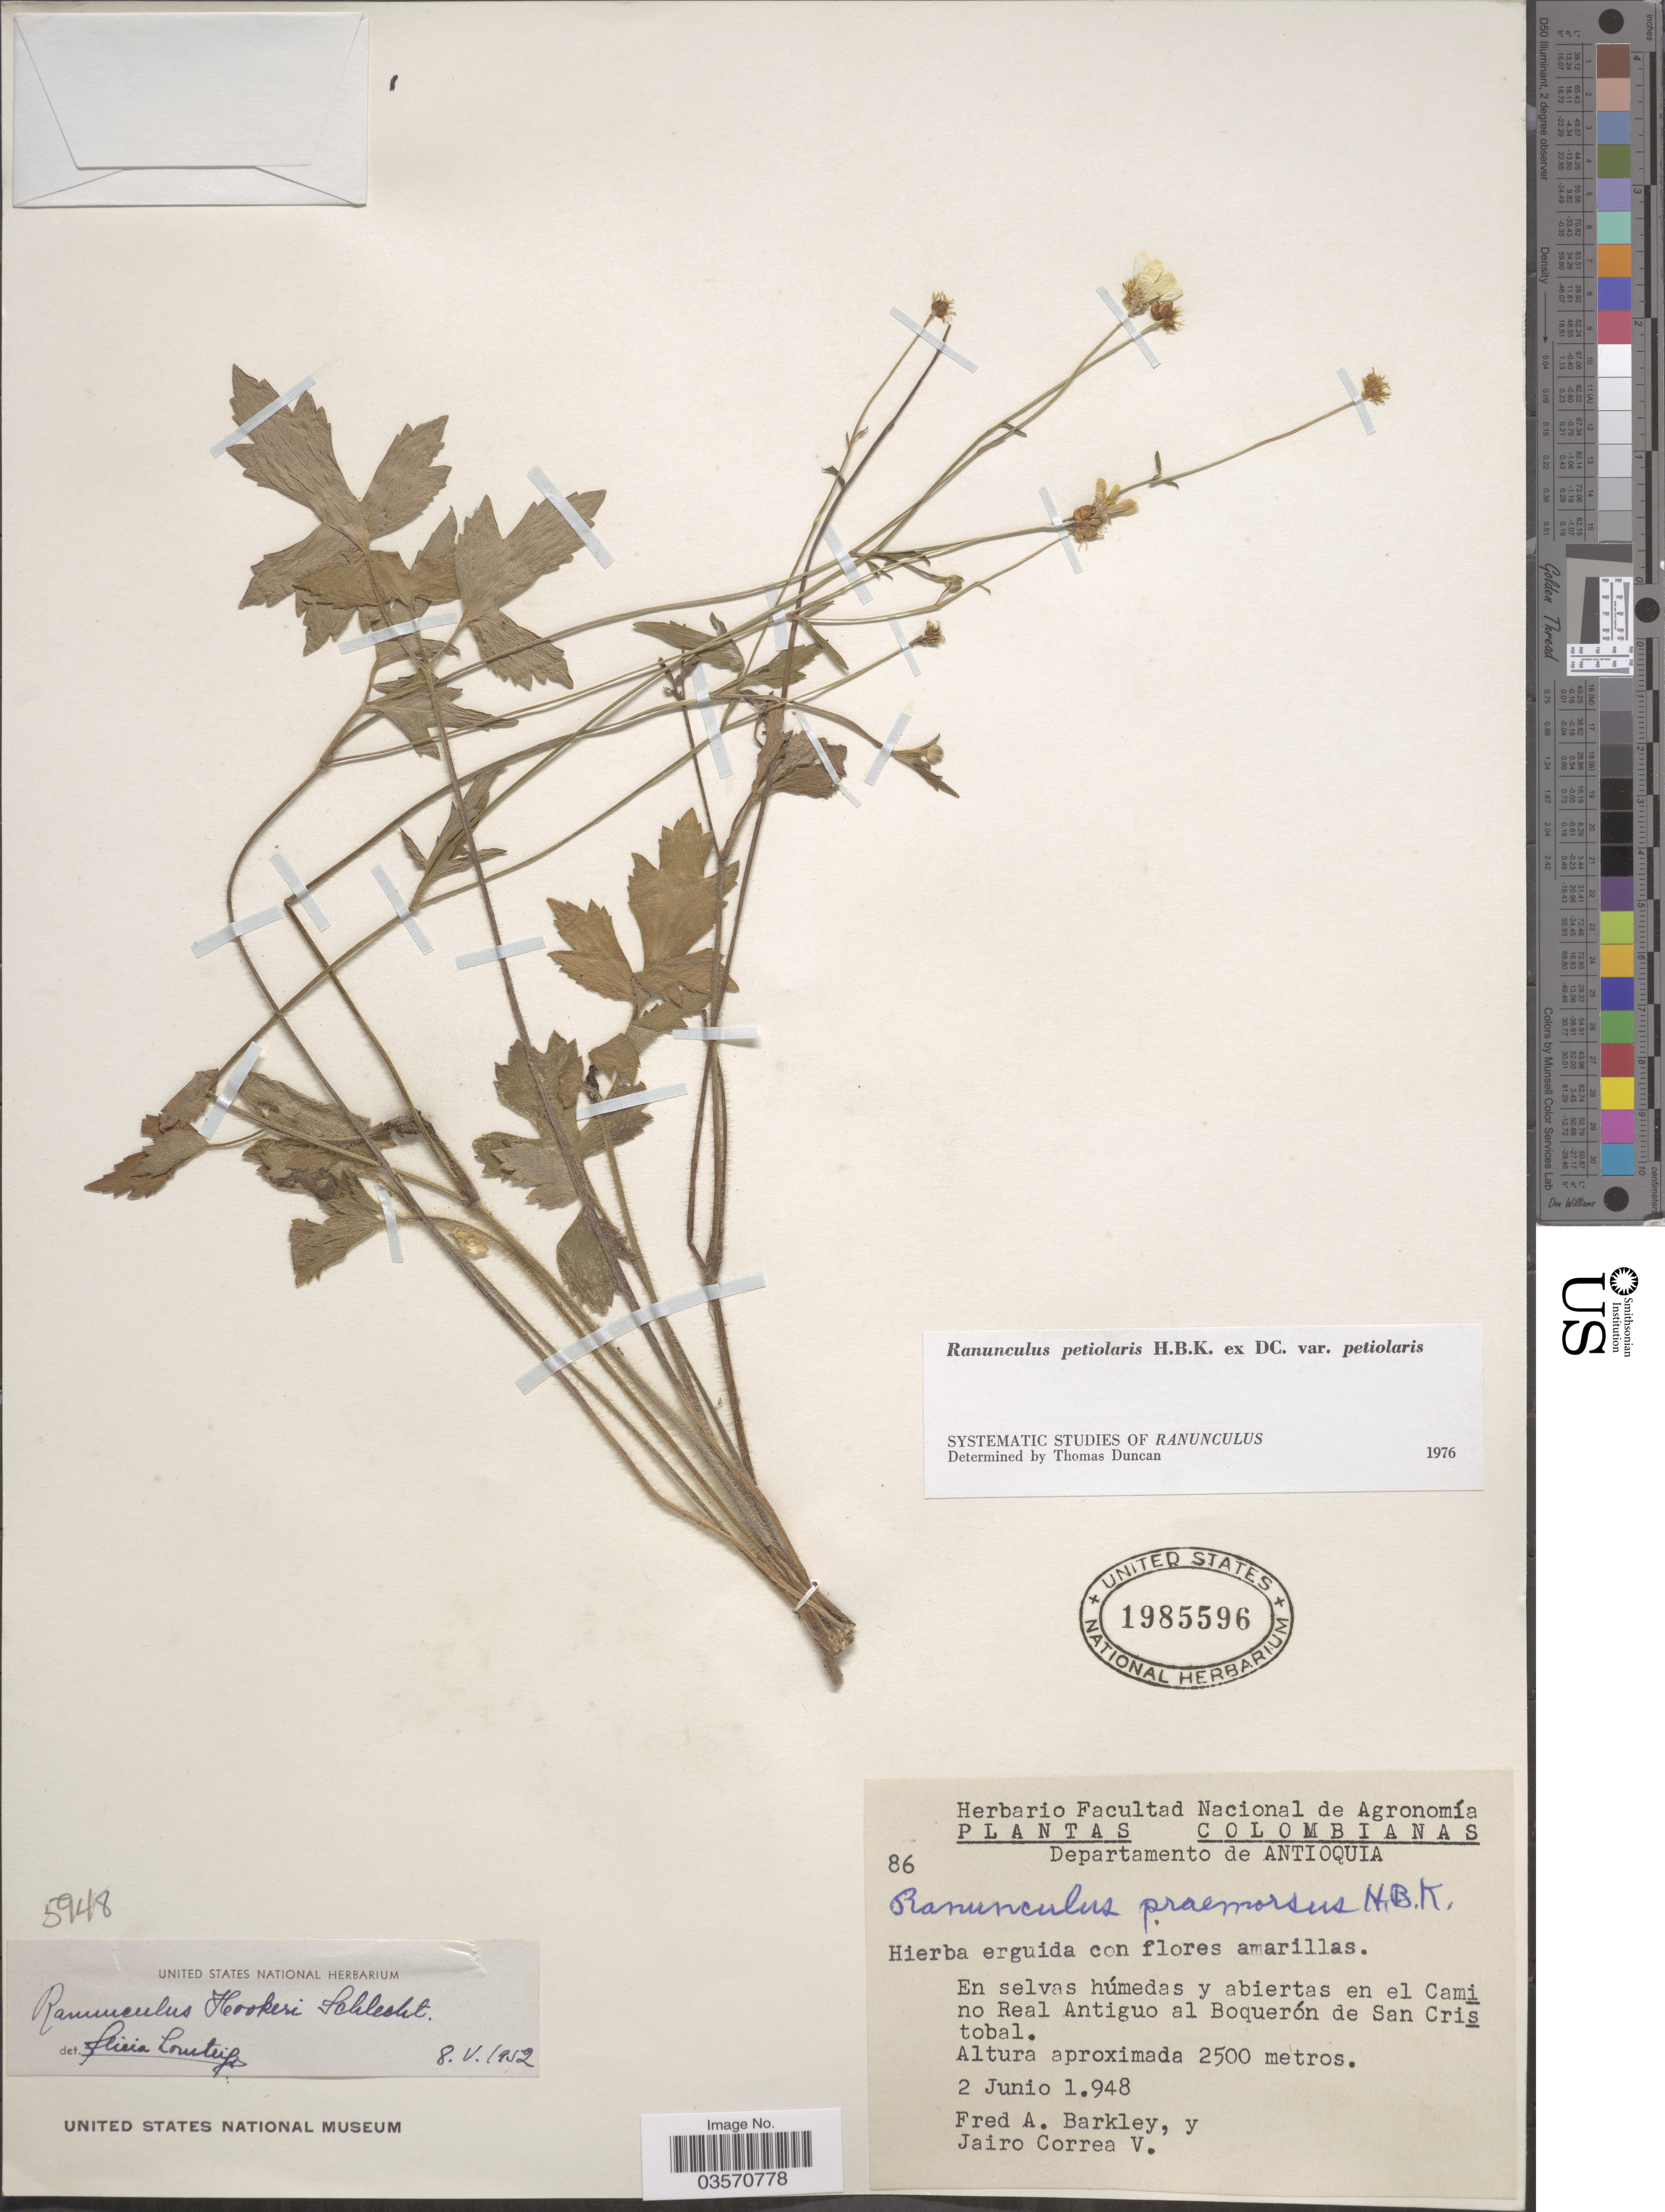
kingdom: Plantae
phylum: Tracheophyta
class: Magnoliopsida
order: Ranunculales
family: Ranunculaceae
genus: Ranunculus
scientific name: Ranunculus petiolaris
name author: Kunth ex DC.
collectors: F. A. Barkley & J. Correa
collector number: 86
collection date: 1948-06-02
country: Colombia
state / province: Antioquia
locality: Departamento de Antioquia. En selvas húmedas y abiertas en el Camino Real Antiguo al Boquerón de San Cristobal.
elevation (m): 2500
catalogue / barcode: US 1985596